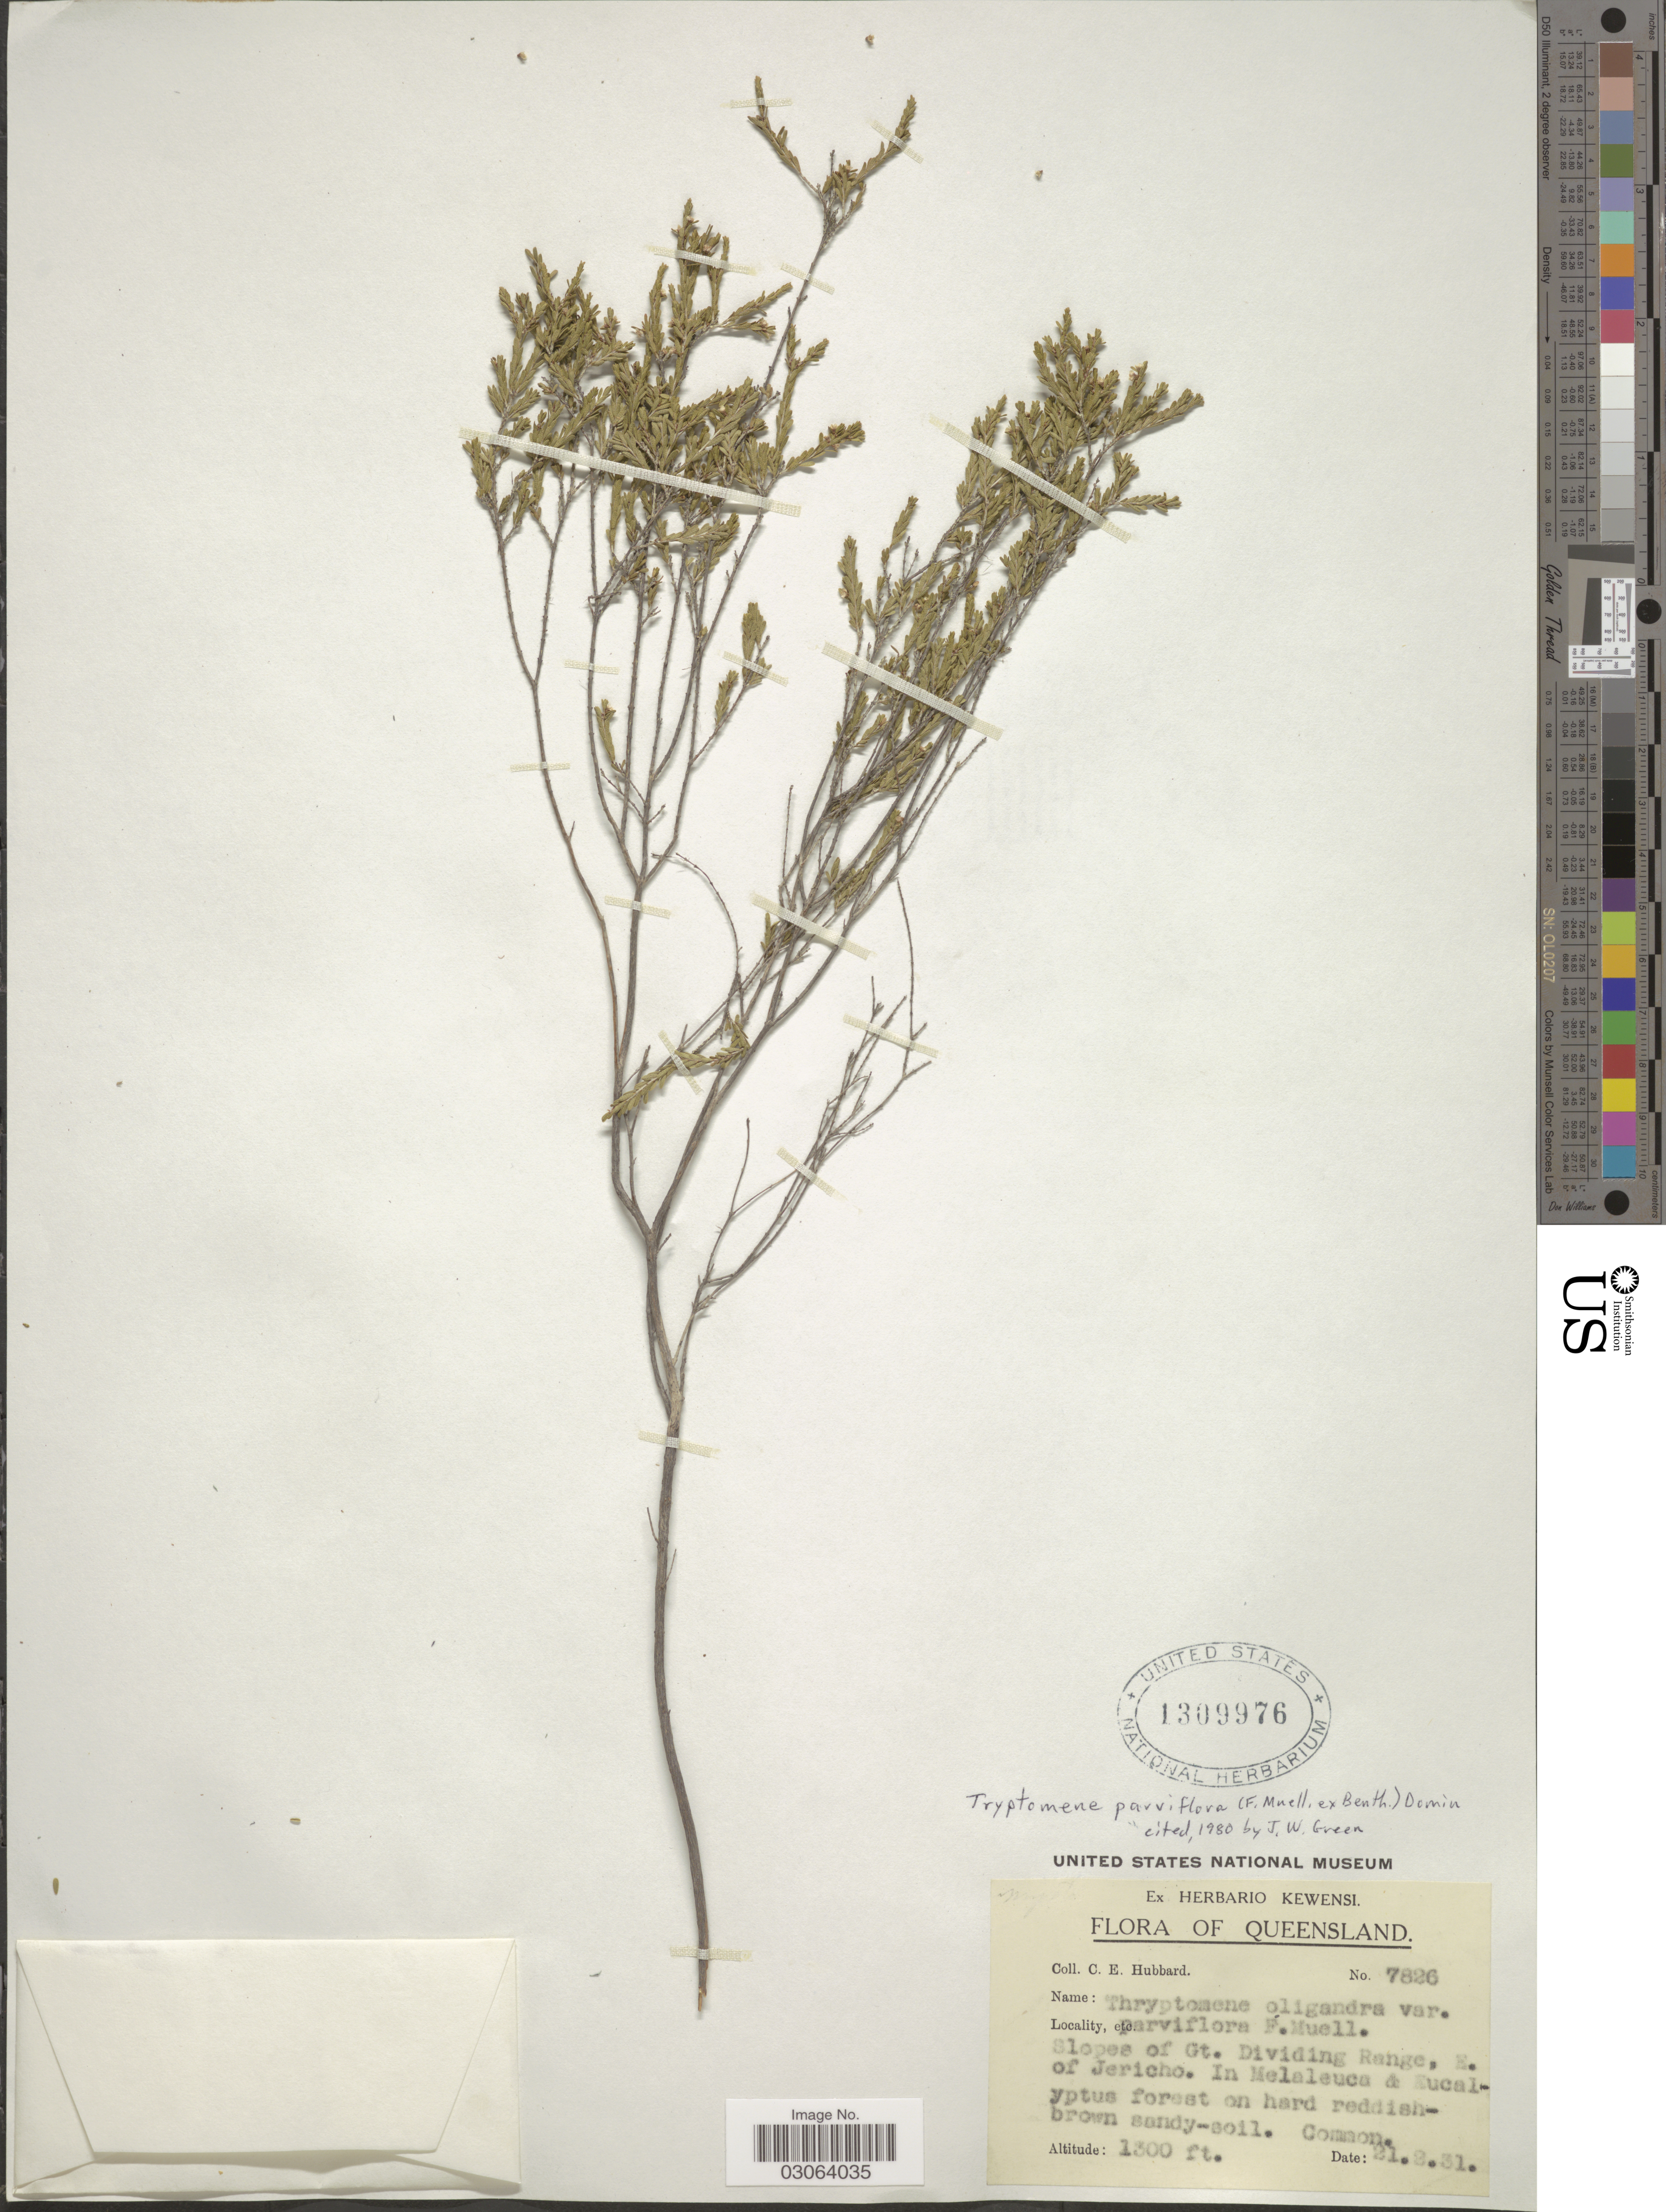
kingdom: Plantae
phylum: Tracheophyta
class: Magnoliopsida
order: Myrtales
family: Myrtaceae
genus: Thryptomene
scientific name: Thryptomene parviflora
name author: (Benth.) Domin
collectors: C. E. Hubbard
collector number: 7826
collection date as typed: Transcribed d/m/y: 21/3/31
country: Australia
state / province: Queensland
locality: Slopes of Gt. Dividing Range, E. of Jericho.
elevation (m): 396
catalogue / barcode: US 1309976